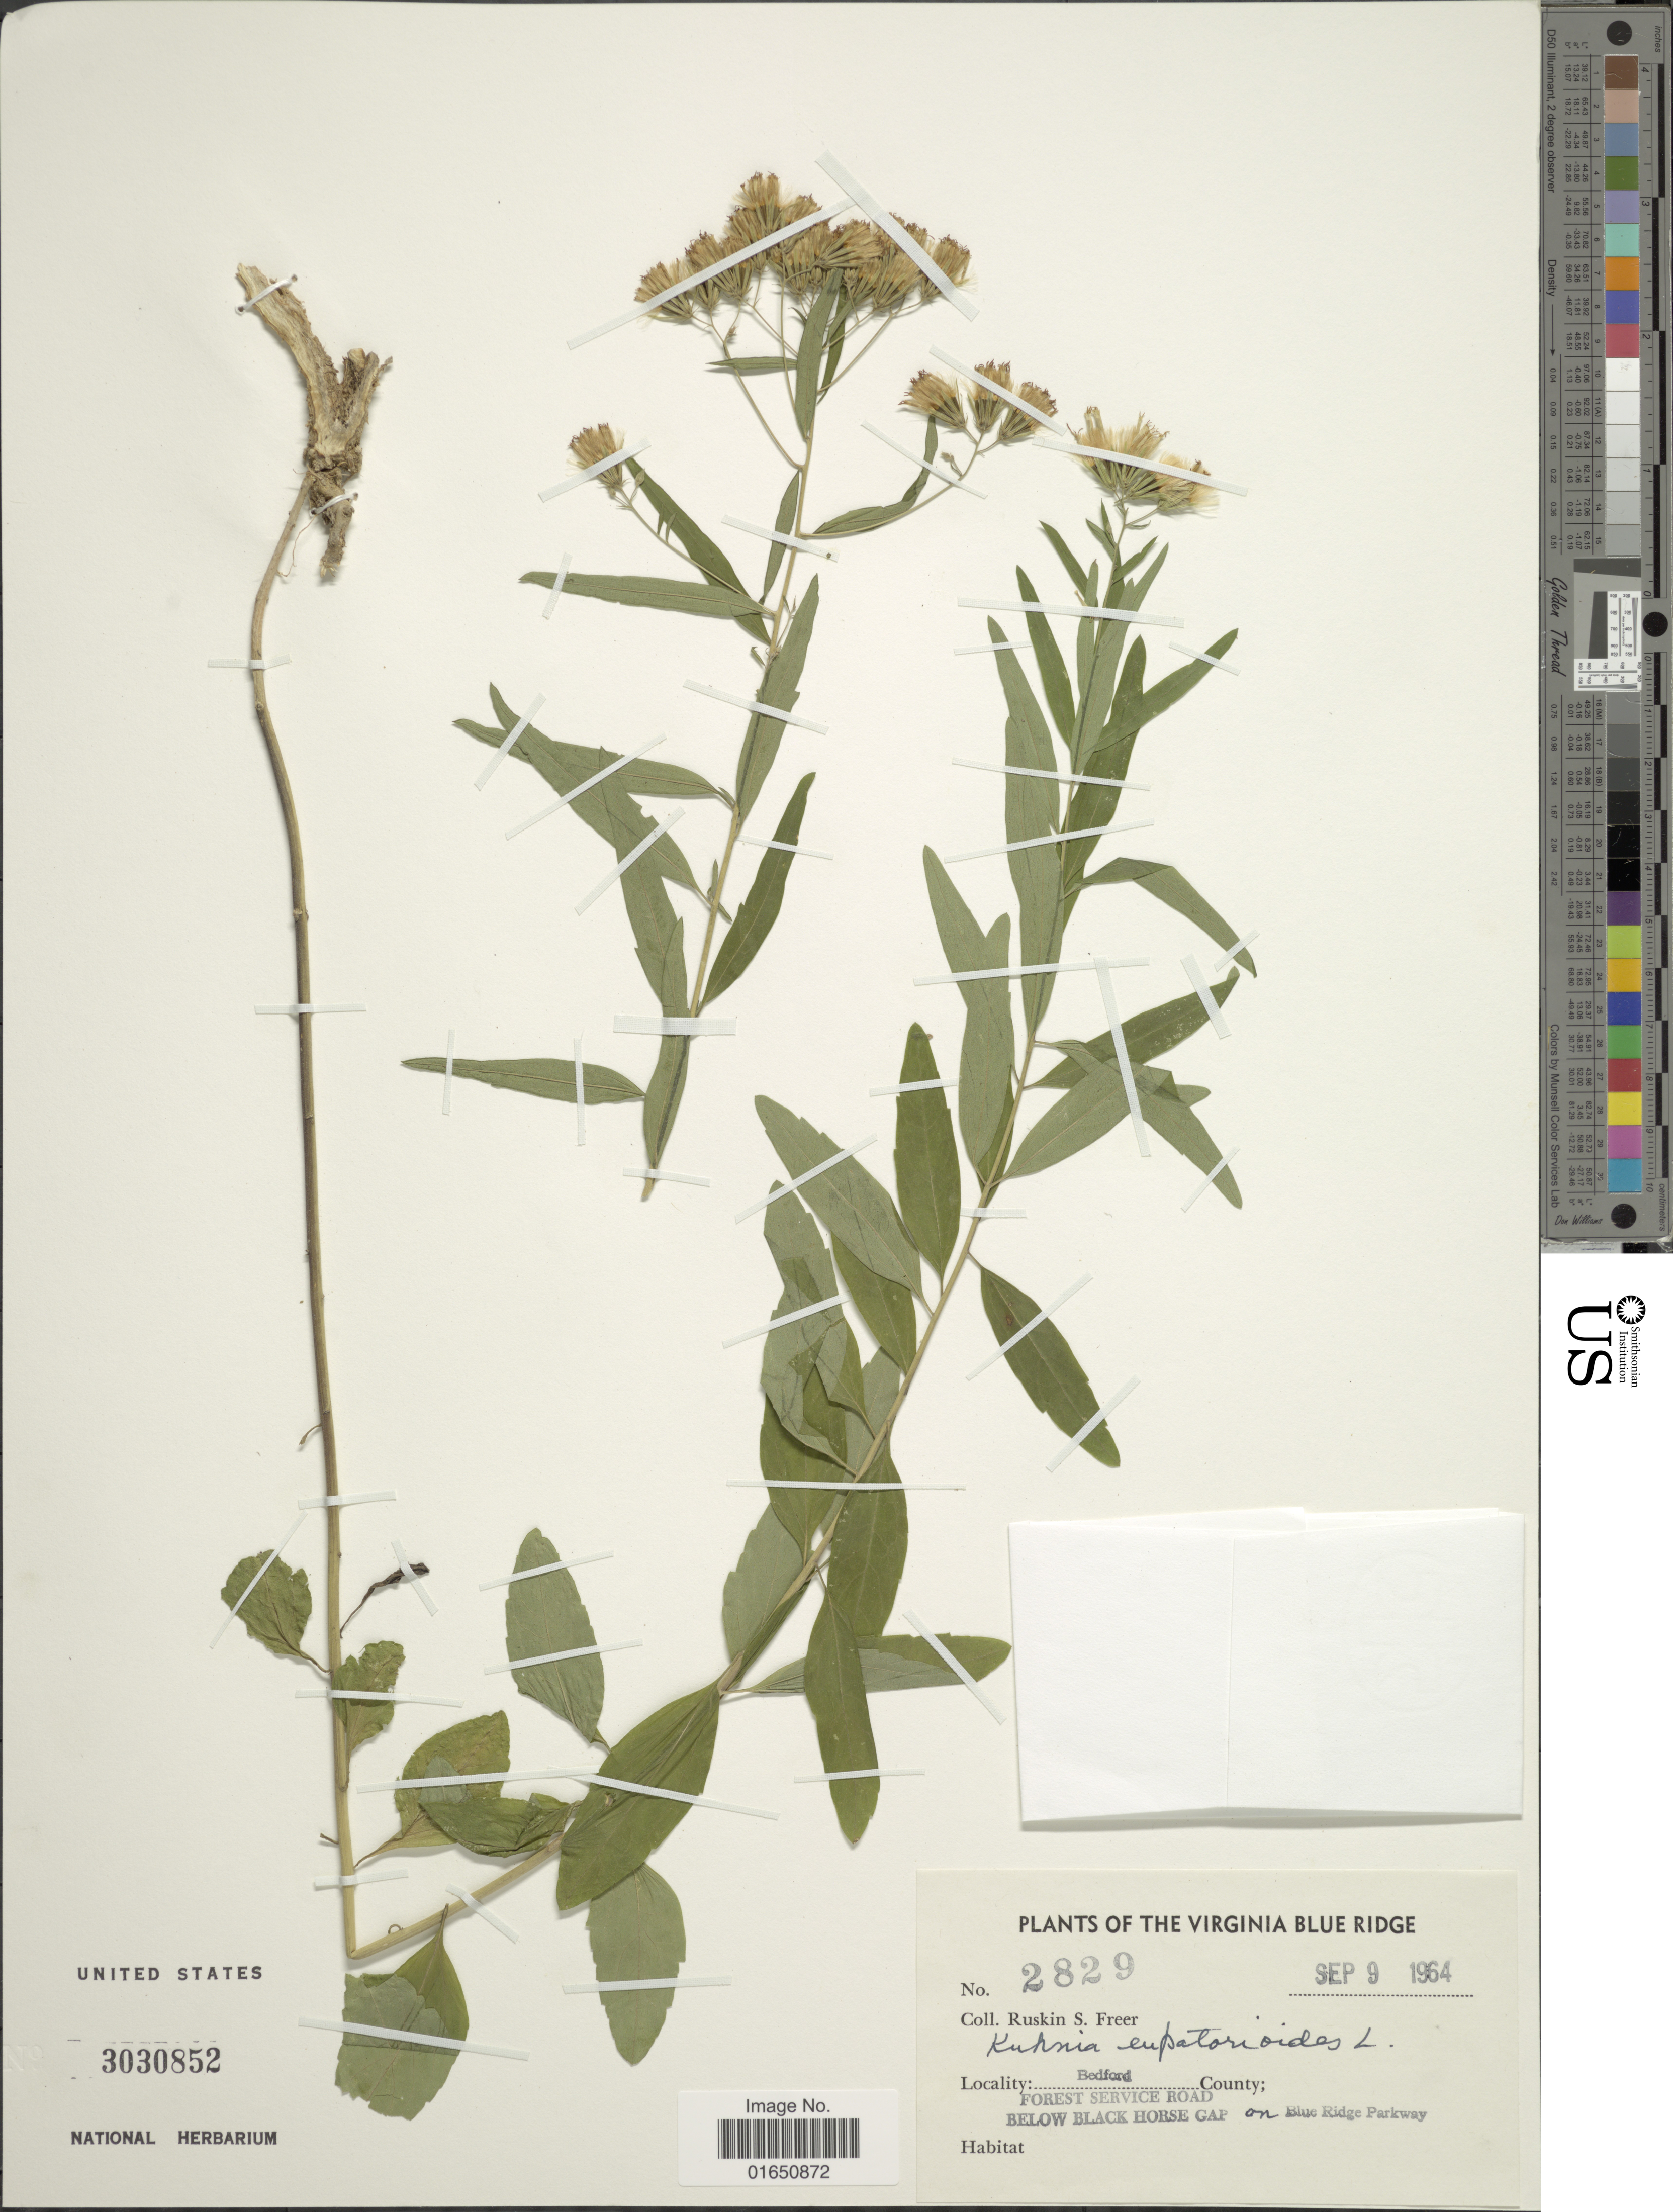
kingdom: Plantae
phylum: Tracheophyta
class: Magnoliopsida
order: Asterales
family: Asteraceae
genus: Brickellia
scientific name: Brickellia eupatorioides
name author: (L.) Shinners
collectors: R. Freer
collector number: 2829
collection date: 1964-09-09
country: United States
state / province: Virginia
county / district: Bedford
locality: The Virginia Blue Ridge. Bedford County; Forest Service Road. Below Black Horse Gap on Blue Ridge Parkway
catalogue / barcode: US 3030852